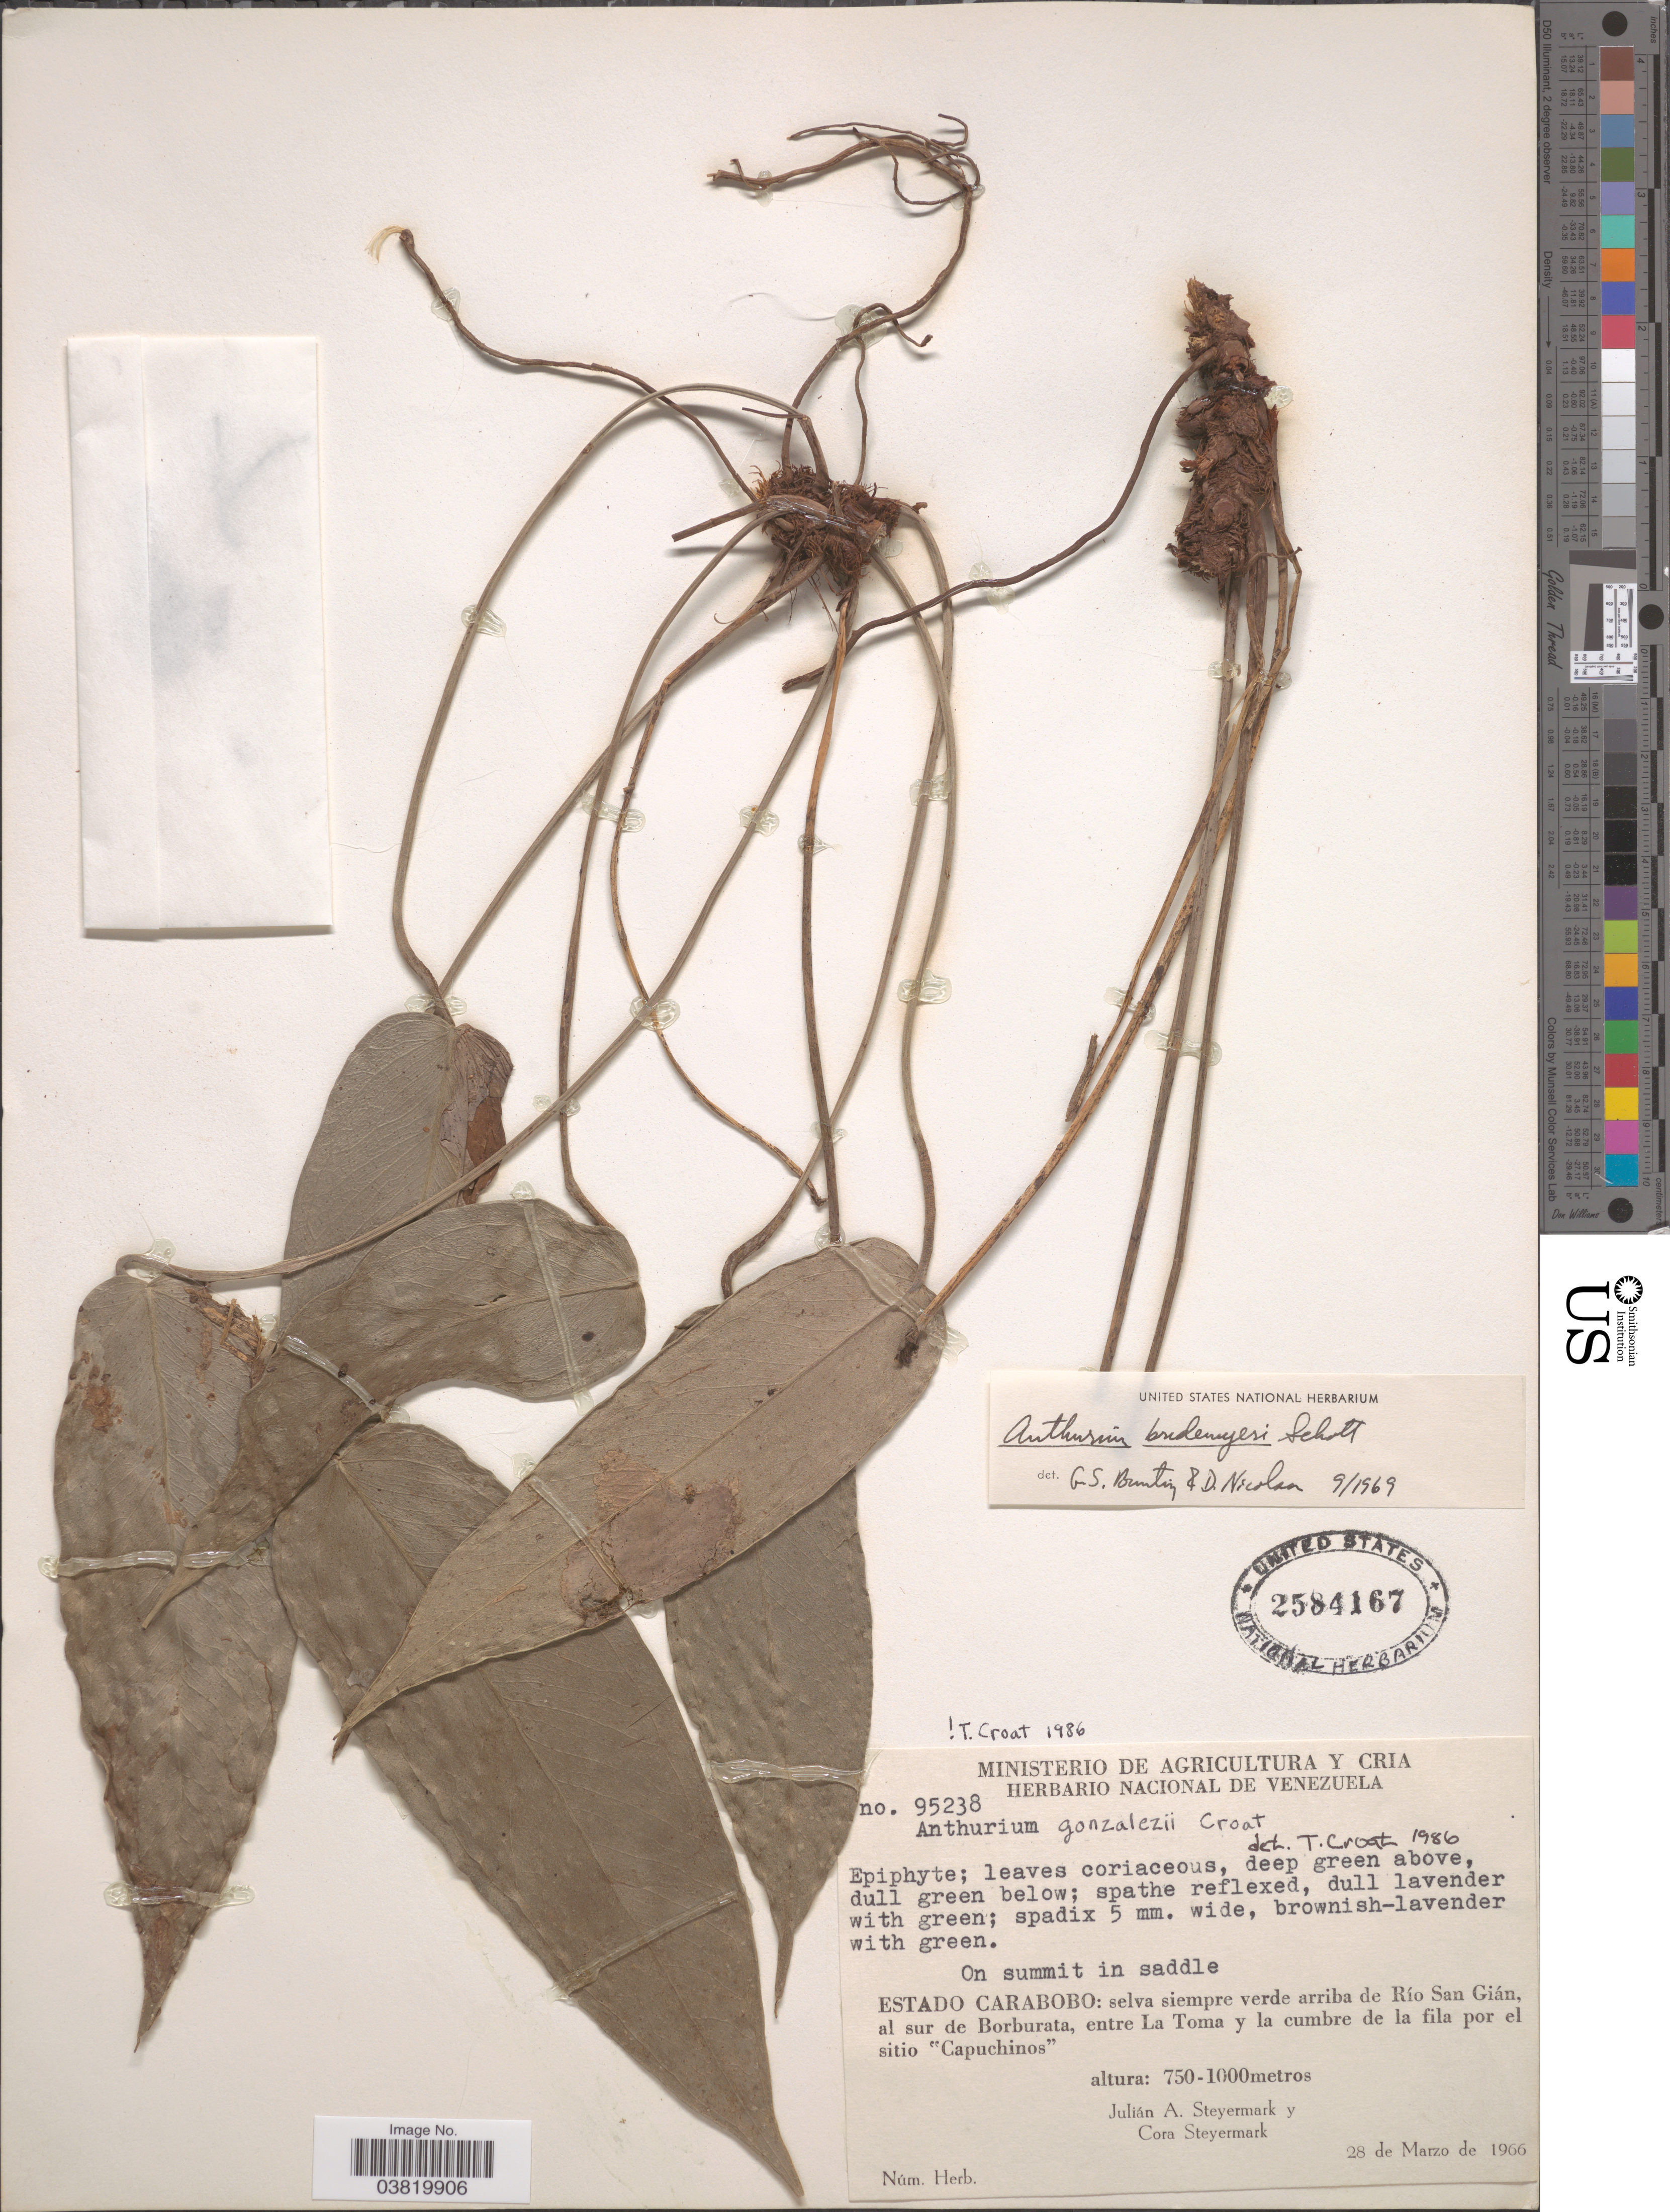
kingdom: Plantae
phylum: Tracheophyta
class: Liliopsida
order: Alismatales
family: Araceae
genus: Anthurium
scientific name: Anthurium gonzalezii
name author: Croat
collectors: J. Steyermark & C. Steyermark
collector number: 95238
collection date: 1966-03-28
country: Venezuela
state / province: Carabobo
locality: Selva siempre verde arriba de Río San Gián, al sur de Borburata, entre La Toma y la cumbre de la fila por el sitio "Capuchinos".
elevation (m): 750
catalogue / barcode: US 2584167